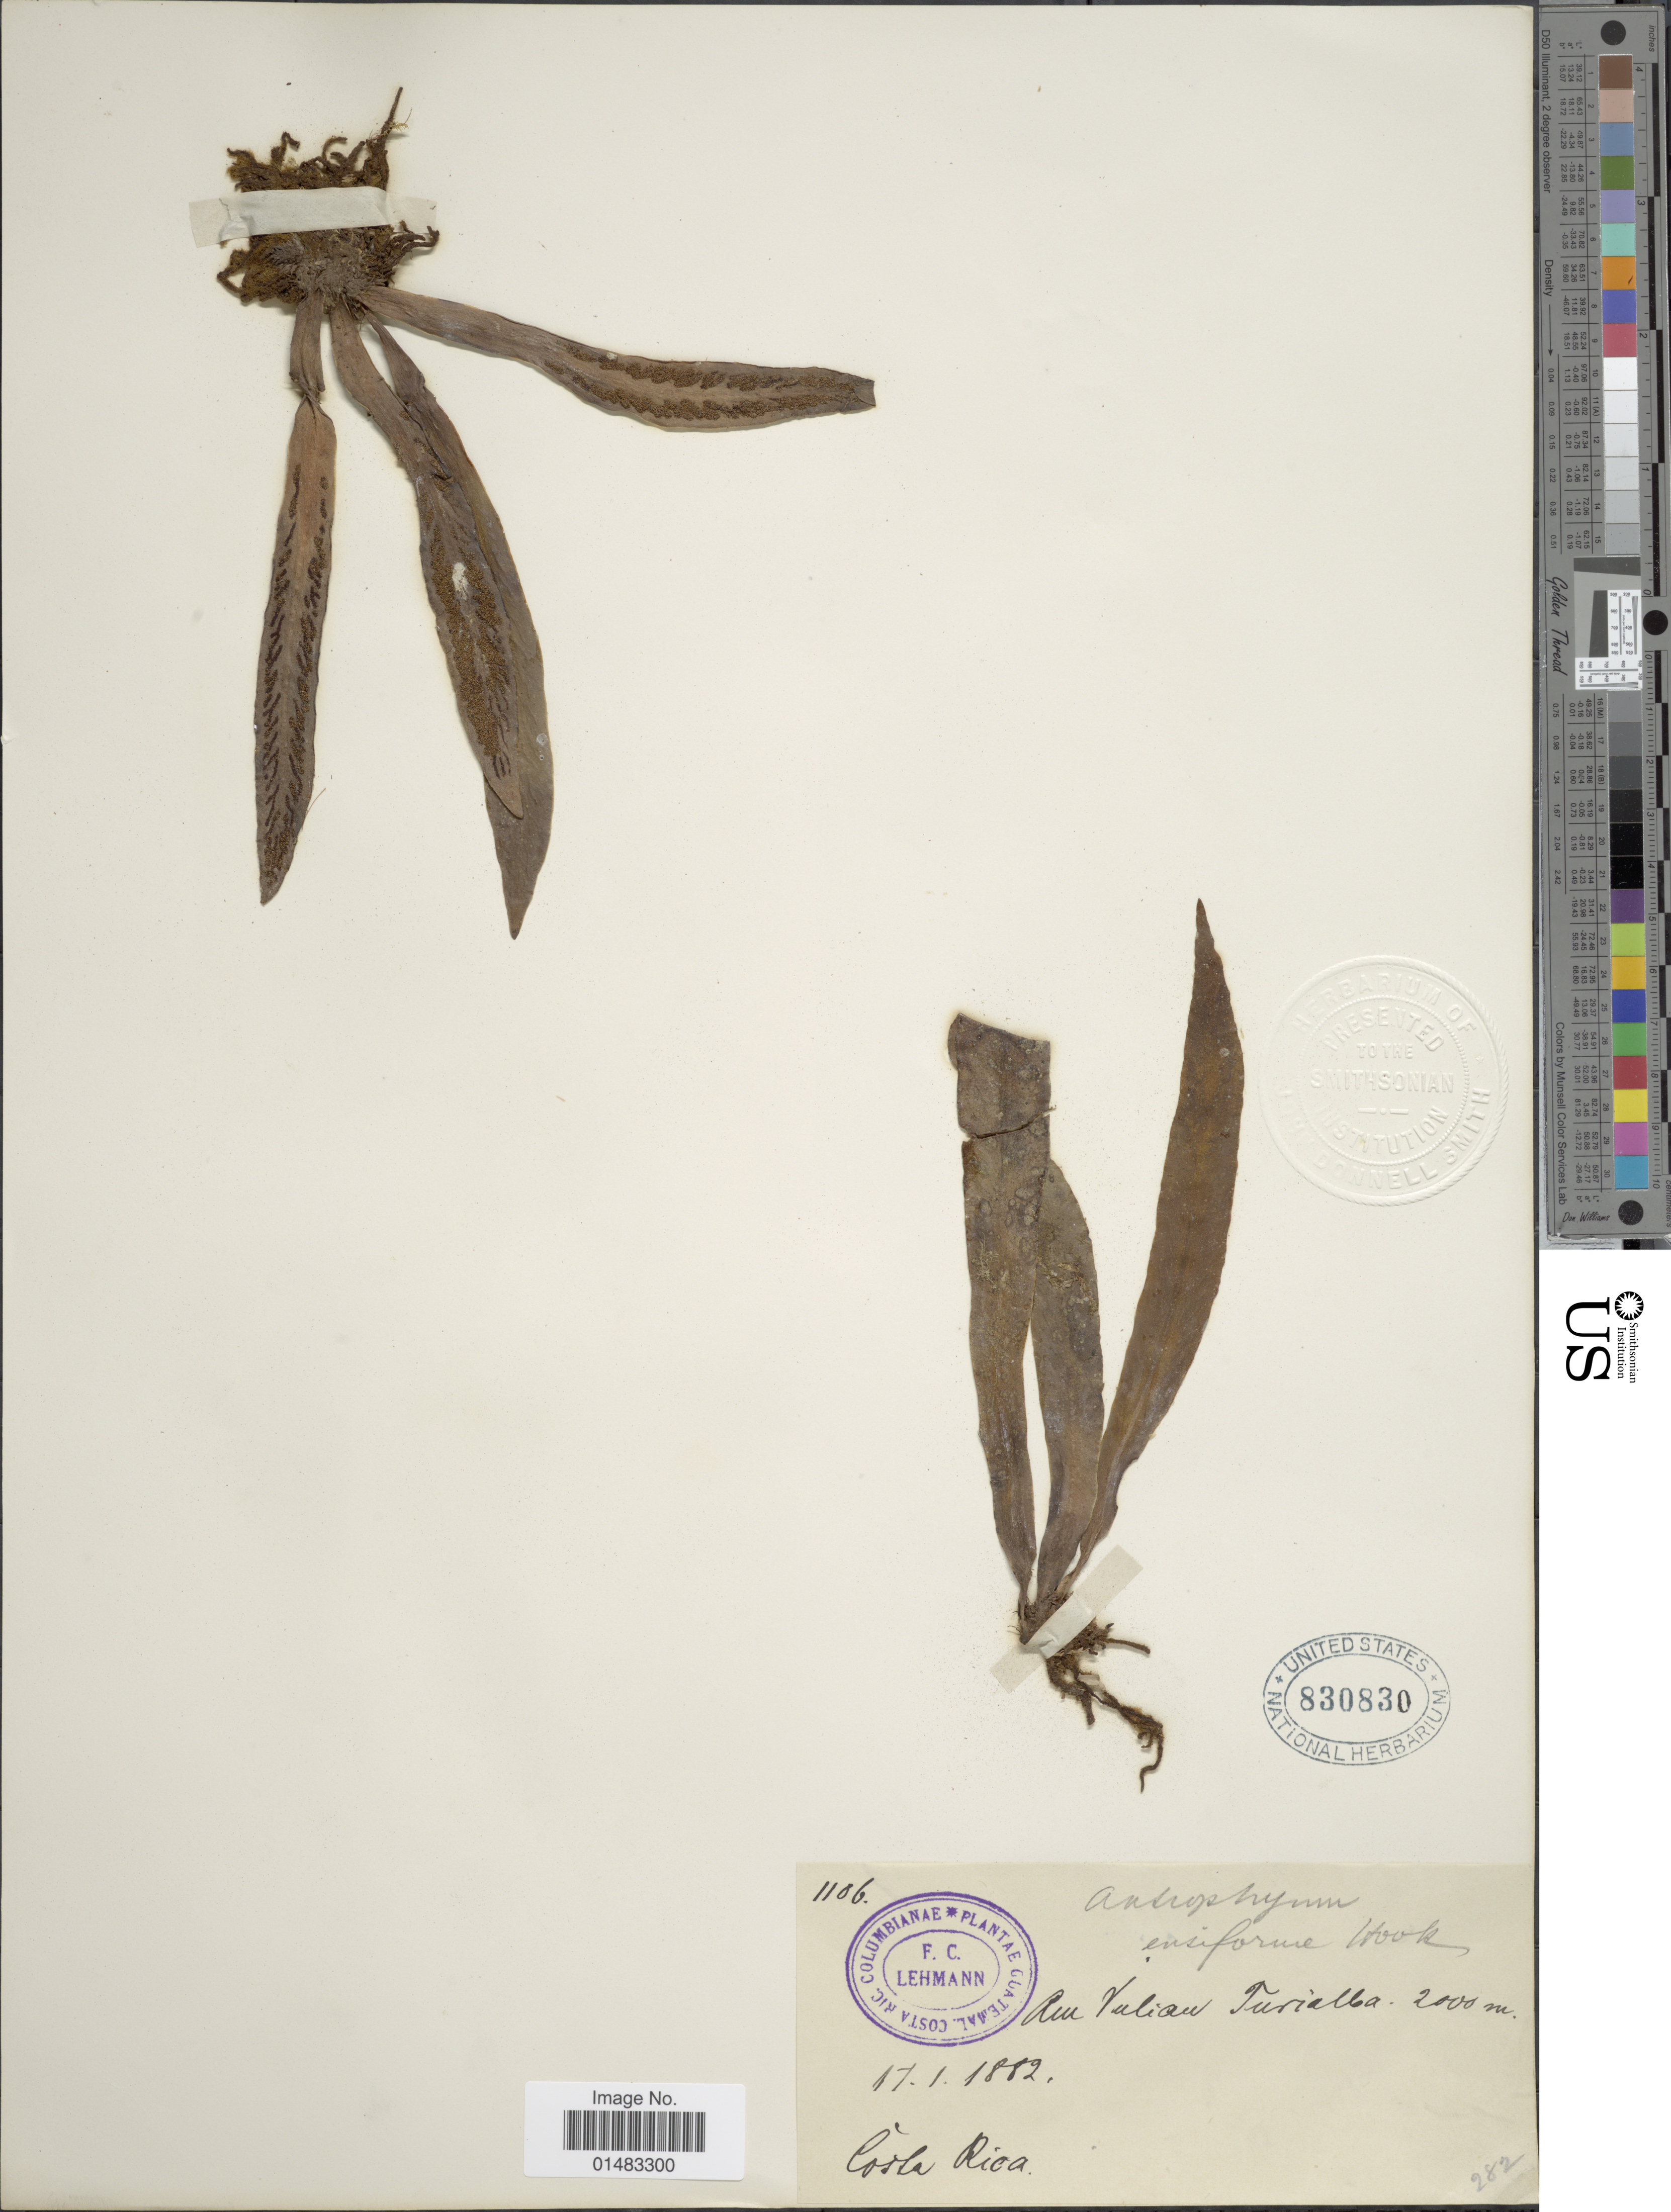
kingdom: Plantae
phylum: Tracheophyta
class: Polypodiopsida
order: Polypodiales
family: Pteridaceae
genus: Scoliosorus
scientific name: Scoliosorus ensiformis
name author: (Hook.) T. Moore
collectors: F. C. Lehmann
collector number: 1106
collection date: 1882-01-17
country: Costa Rica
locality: Au Vucan Turialba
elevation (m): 2000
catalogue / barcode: US 830830